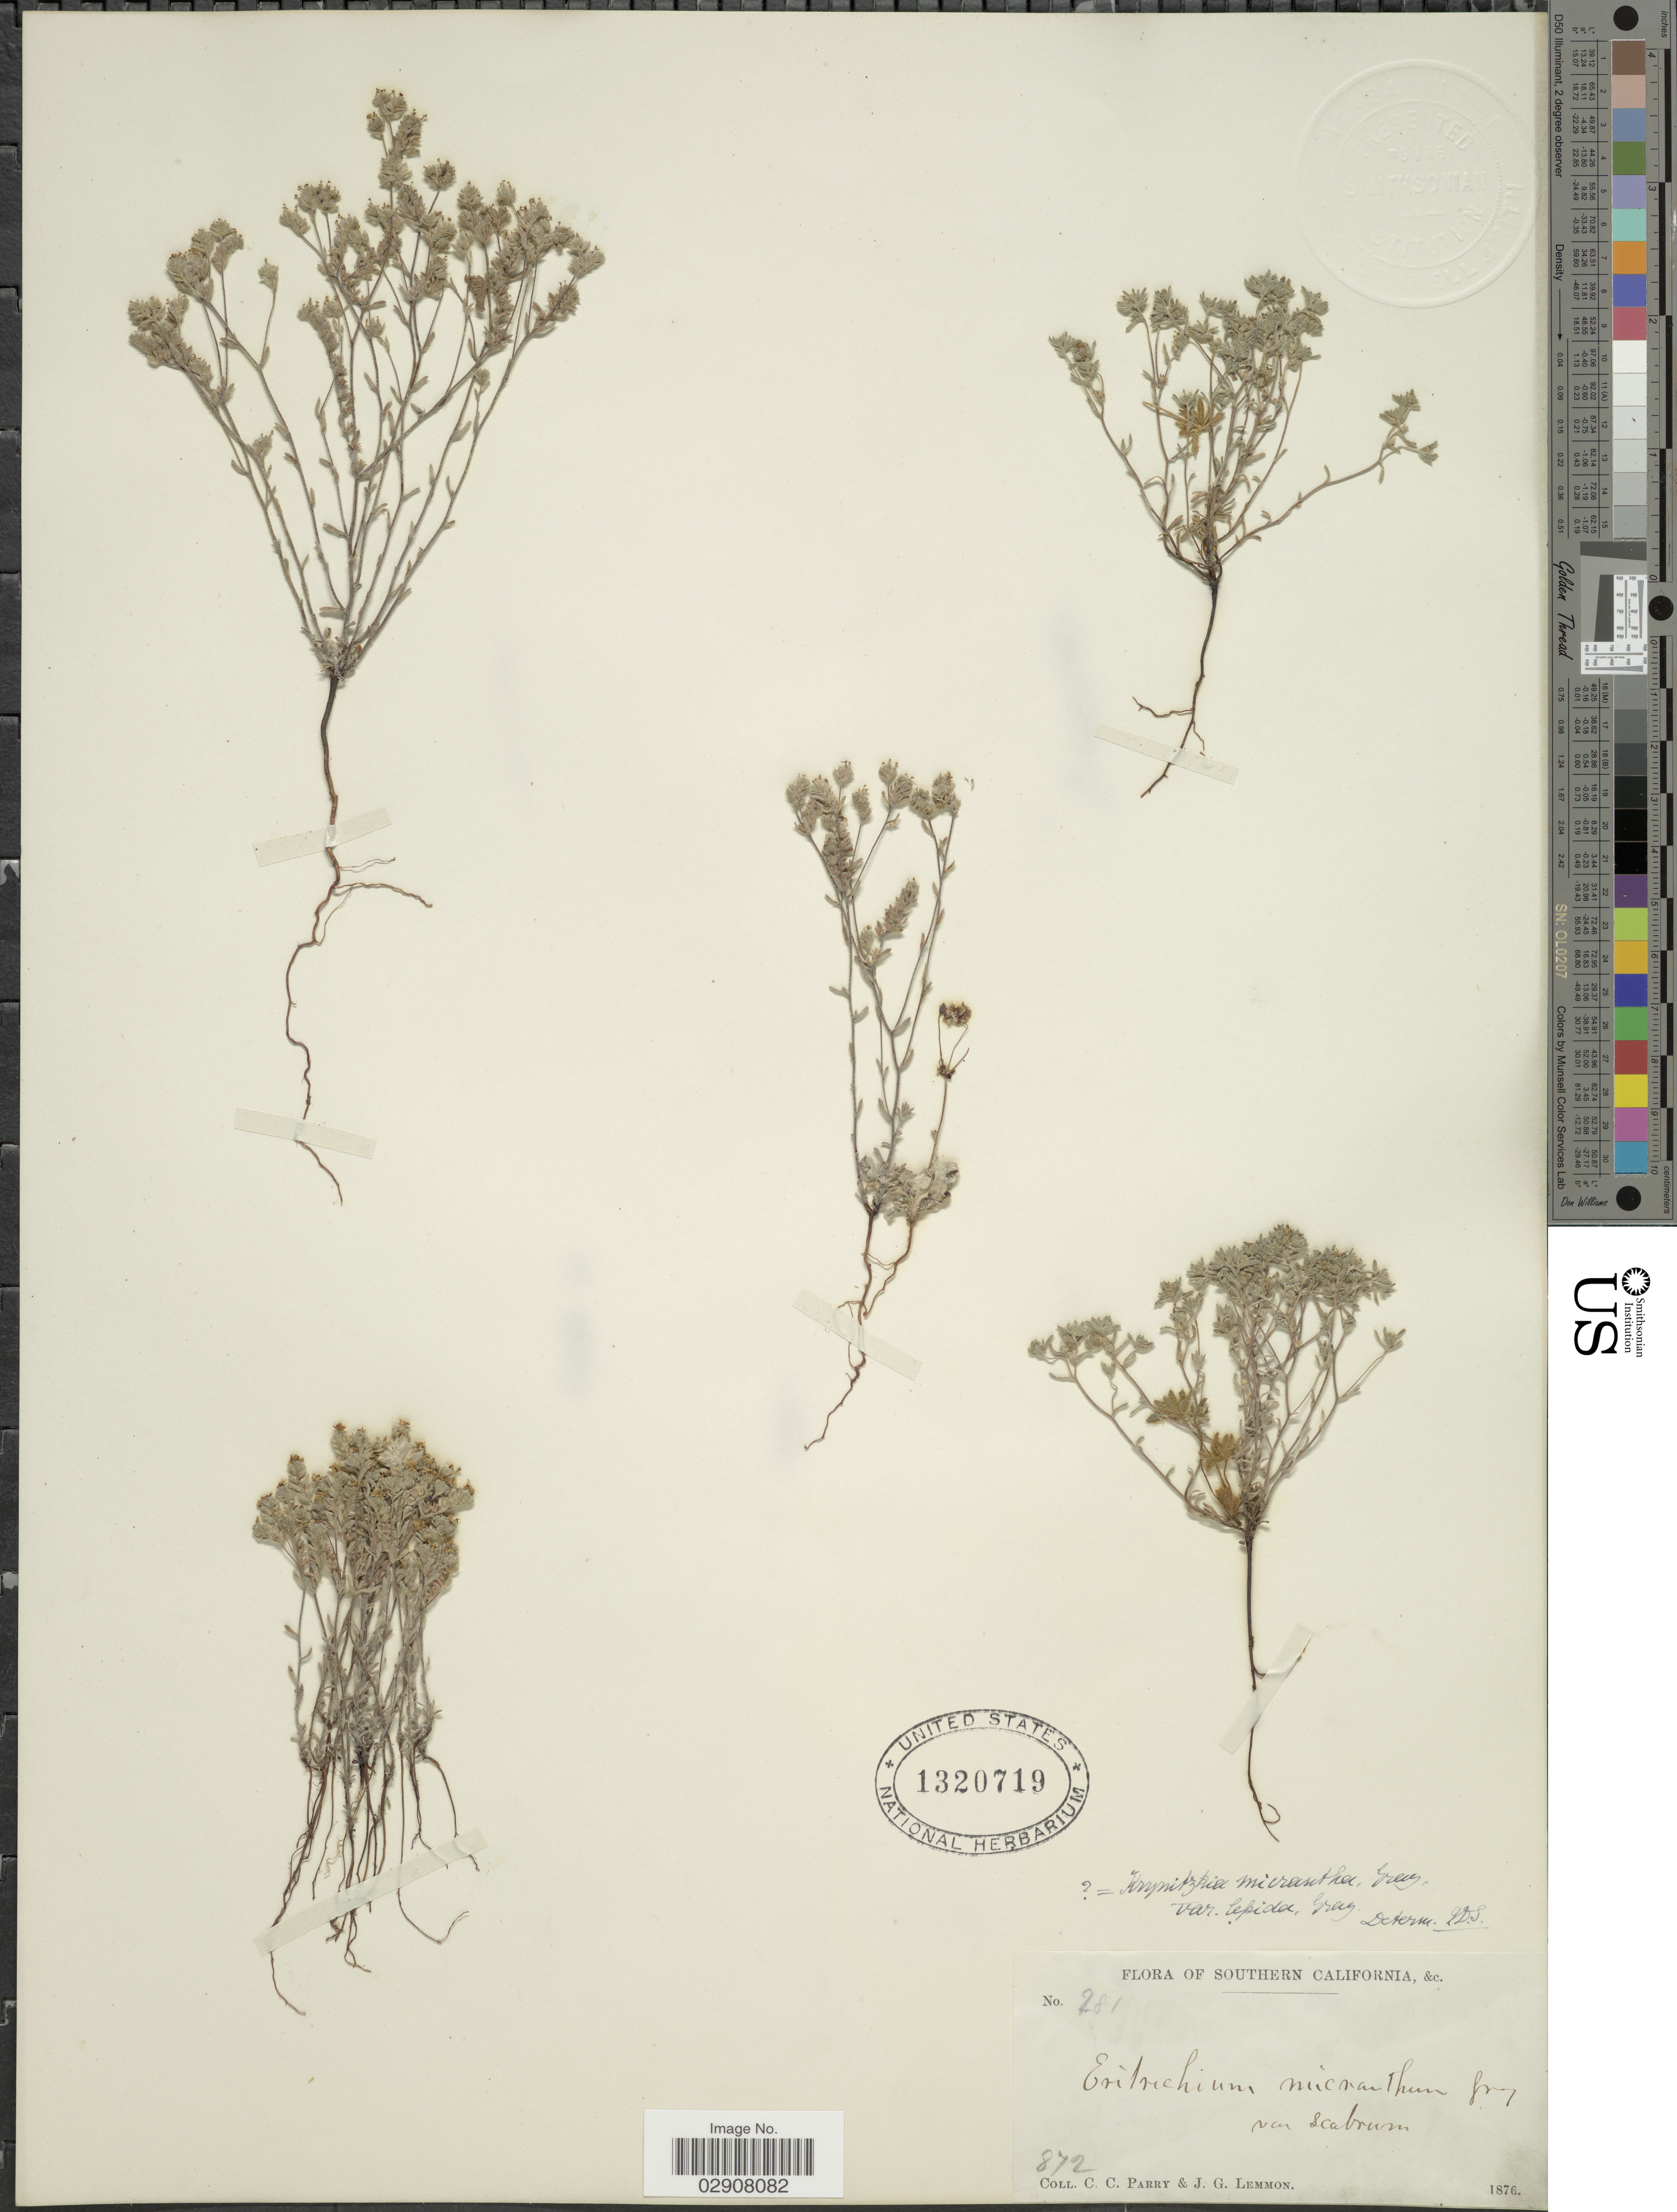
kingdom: Plantae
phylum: Tracheophyta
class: Magnoliopsida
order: Boraginales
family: Boraginaceae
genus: Cryptantha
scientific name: Cryptantha micrantha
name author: (Torr.) I.M. Johnst.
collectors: C. C. Parry & J. Lemmon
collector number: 281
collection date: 1876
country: United States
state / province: California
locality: Southern California, &c.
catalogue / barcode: US 1320719